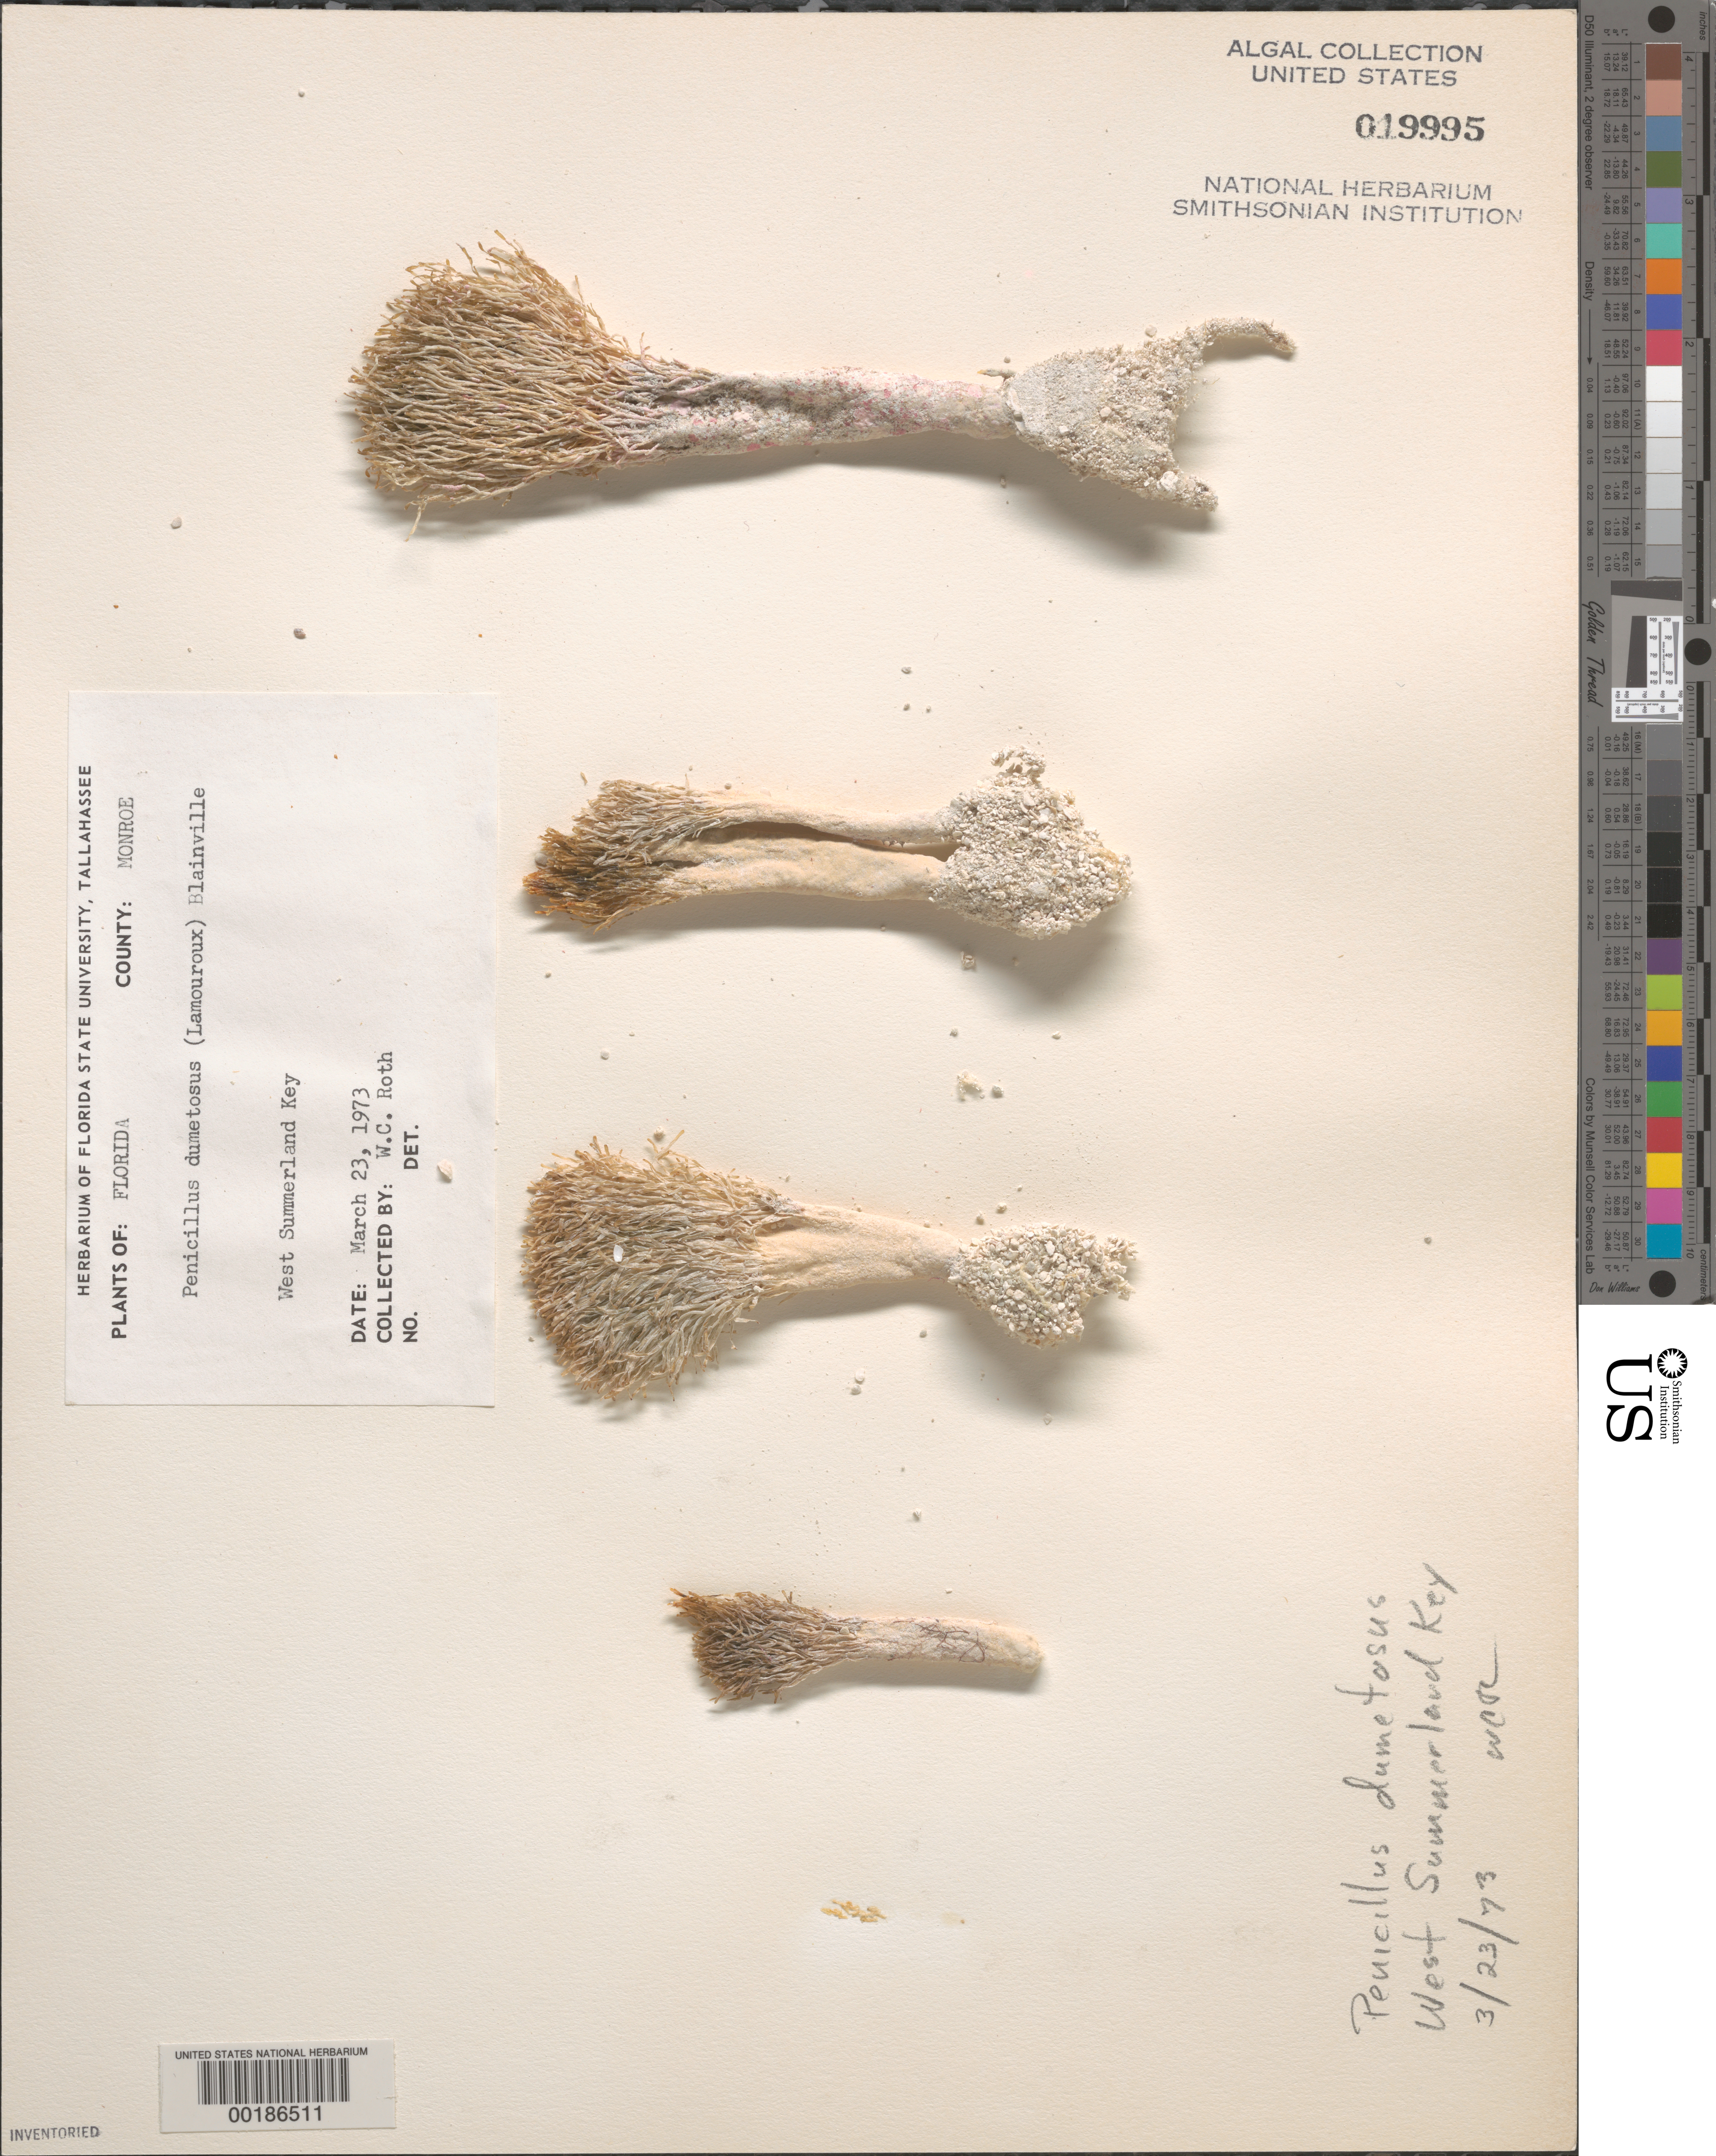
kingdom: Plantae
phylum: Chlorophyta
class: Ulvophyceae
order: Bryopsidales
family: Udoteaceae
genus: Penicillus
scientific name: Penicillus dumetosus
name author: (J.V.Lamouroux) Blainville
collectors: W. C. Roth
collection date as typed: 23 Mar 1973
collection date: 1973-03-23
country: United States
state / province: Florida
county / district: Monroe County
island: West Summerland Key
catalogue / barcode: US 19995